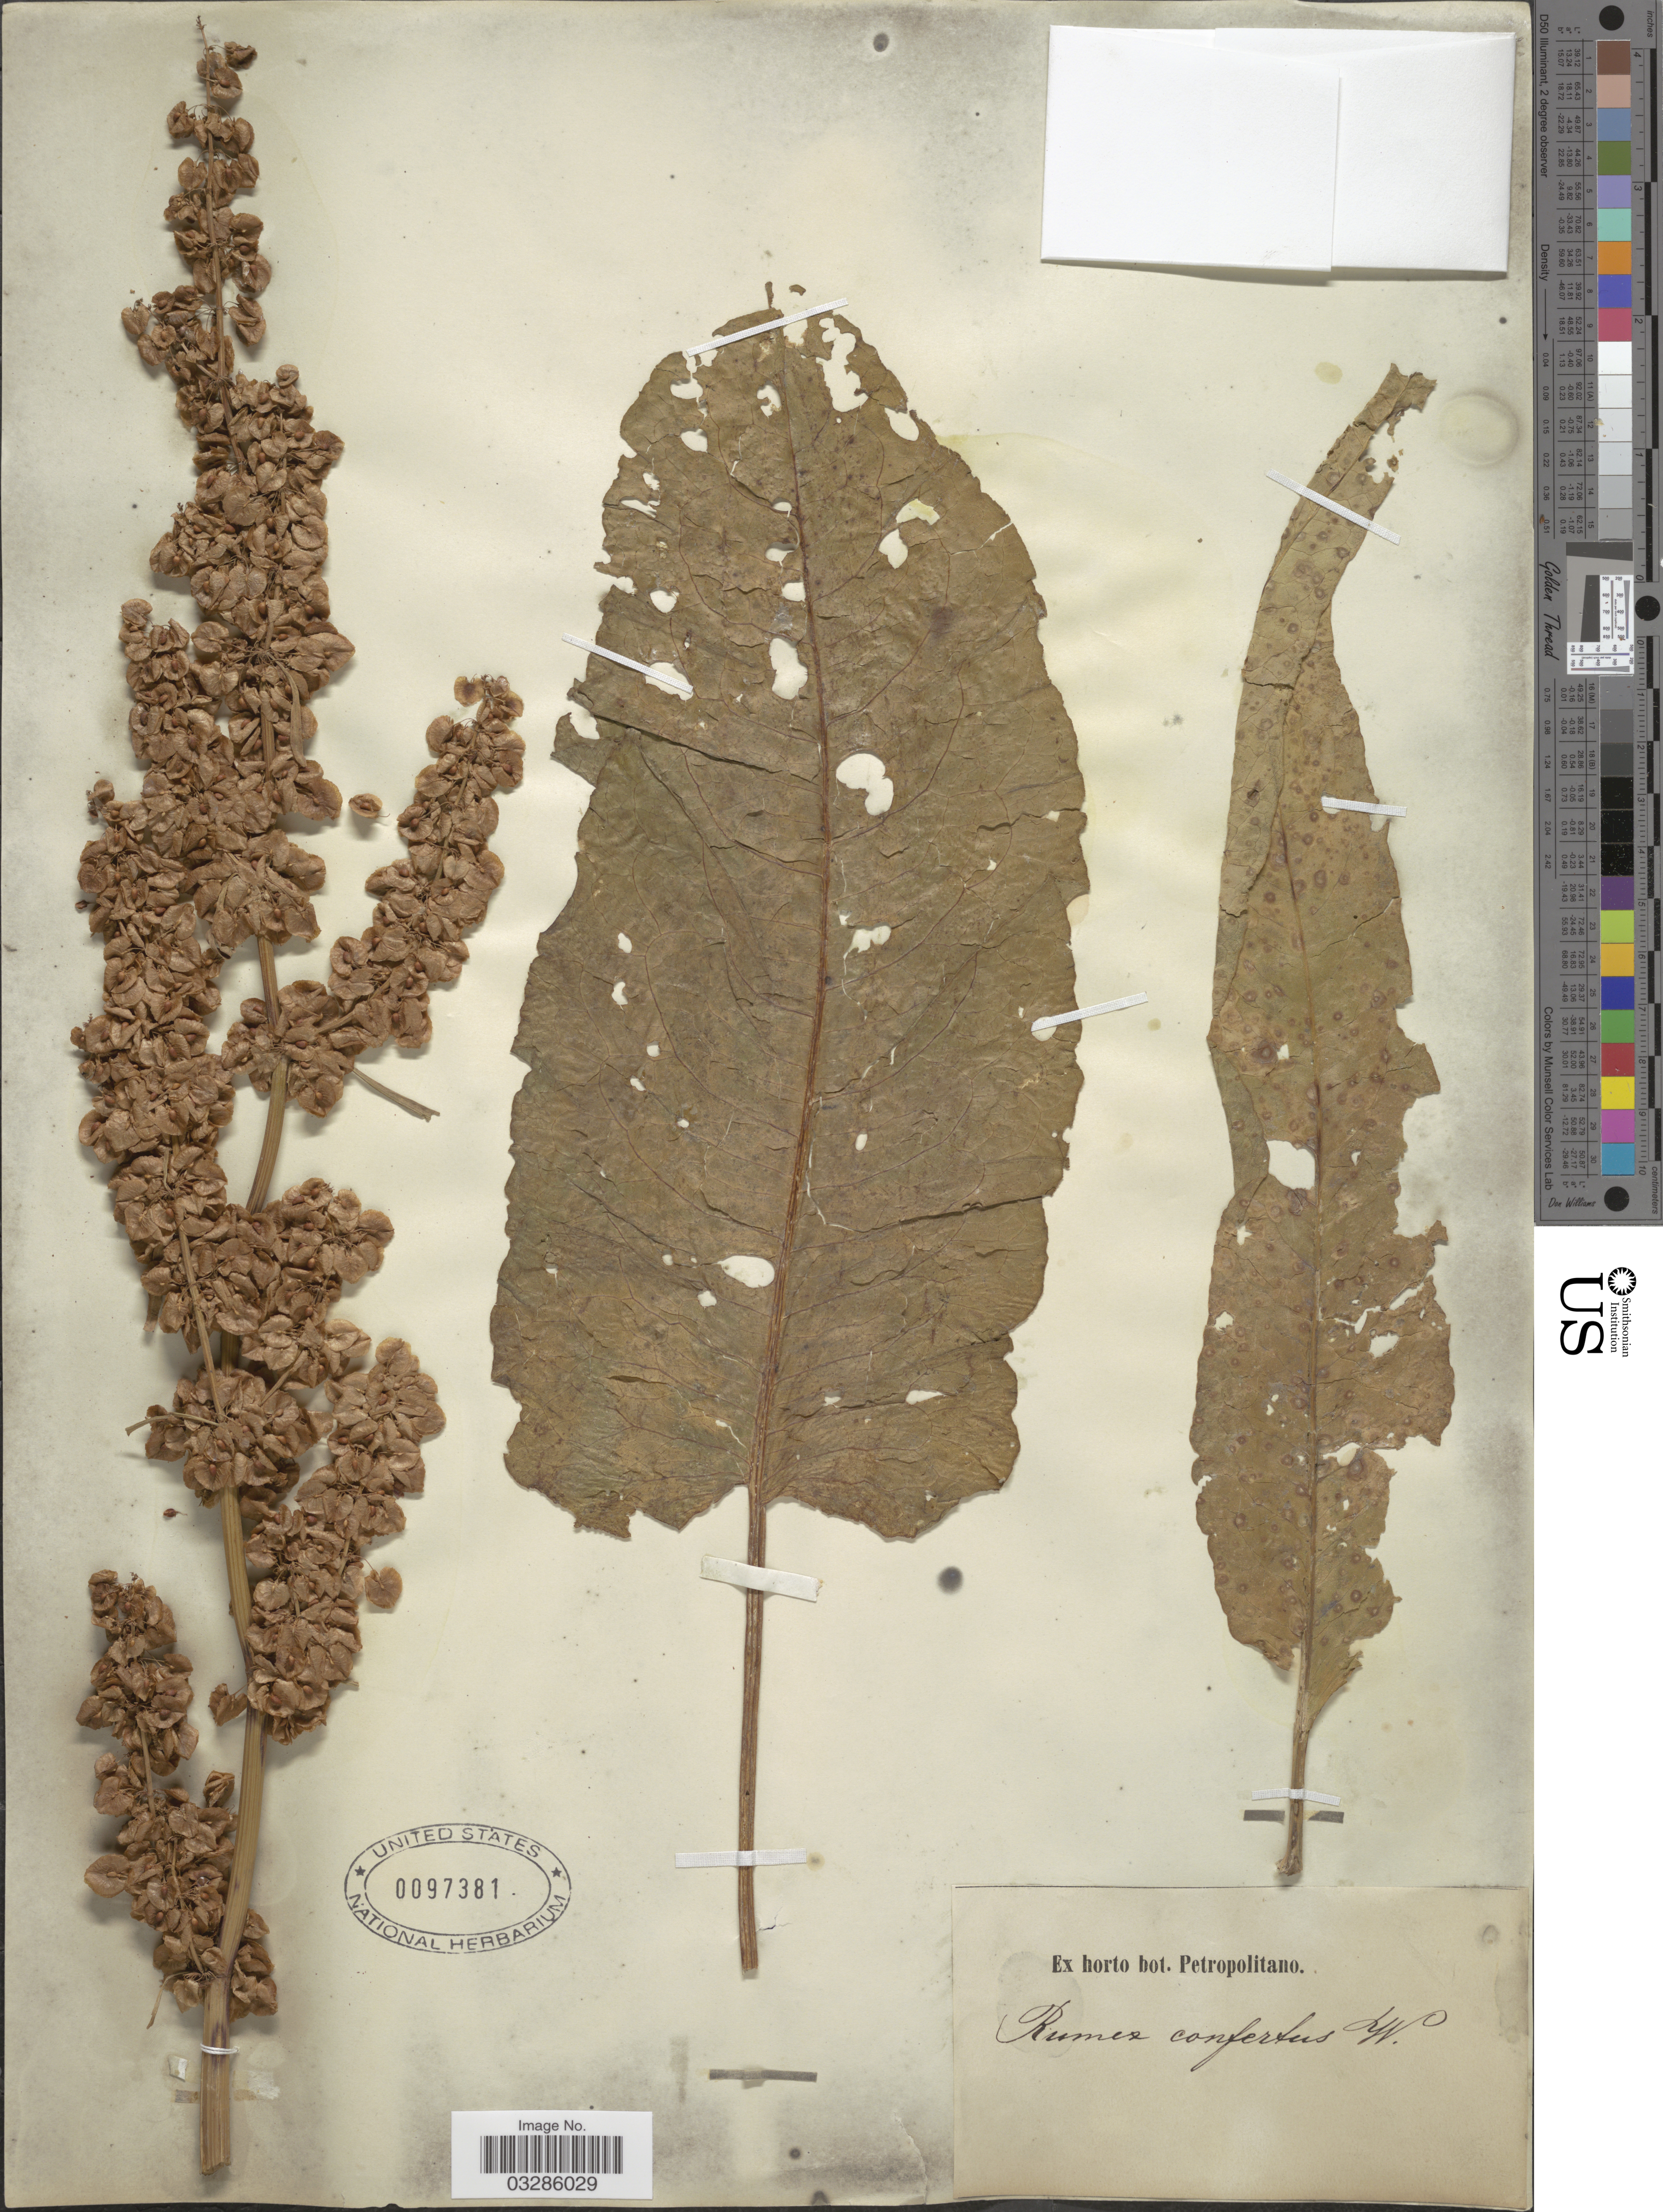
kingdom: Plantae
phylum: Tracheophyta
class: Magnoliopsida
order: Caryophyllales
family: Polygonaceae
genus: Rumex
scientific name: Rumex confertus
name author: Willd.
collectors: ex Horto Bot. Petropolitano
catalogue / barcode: US 97381